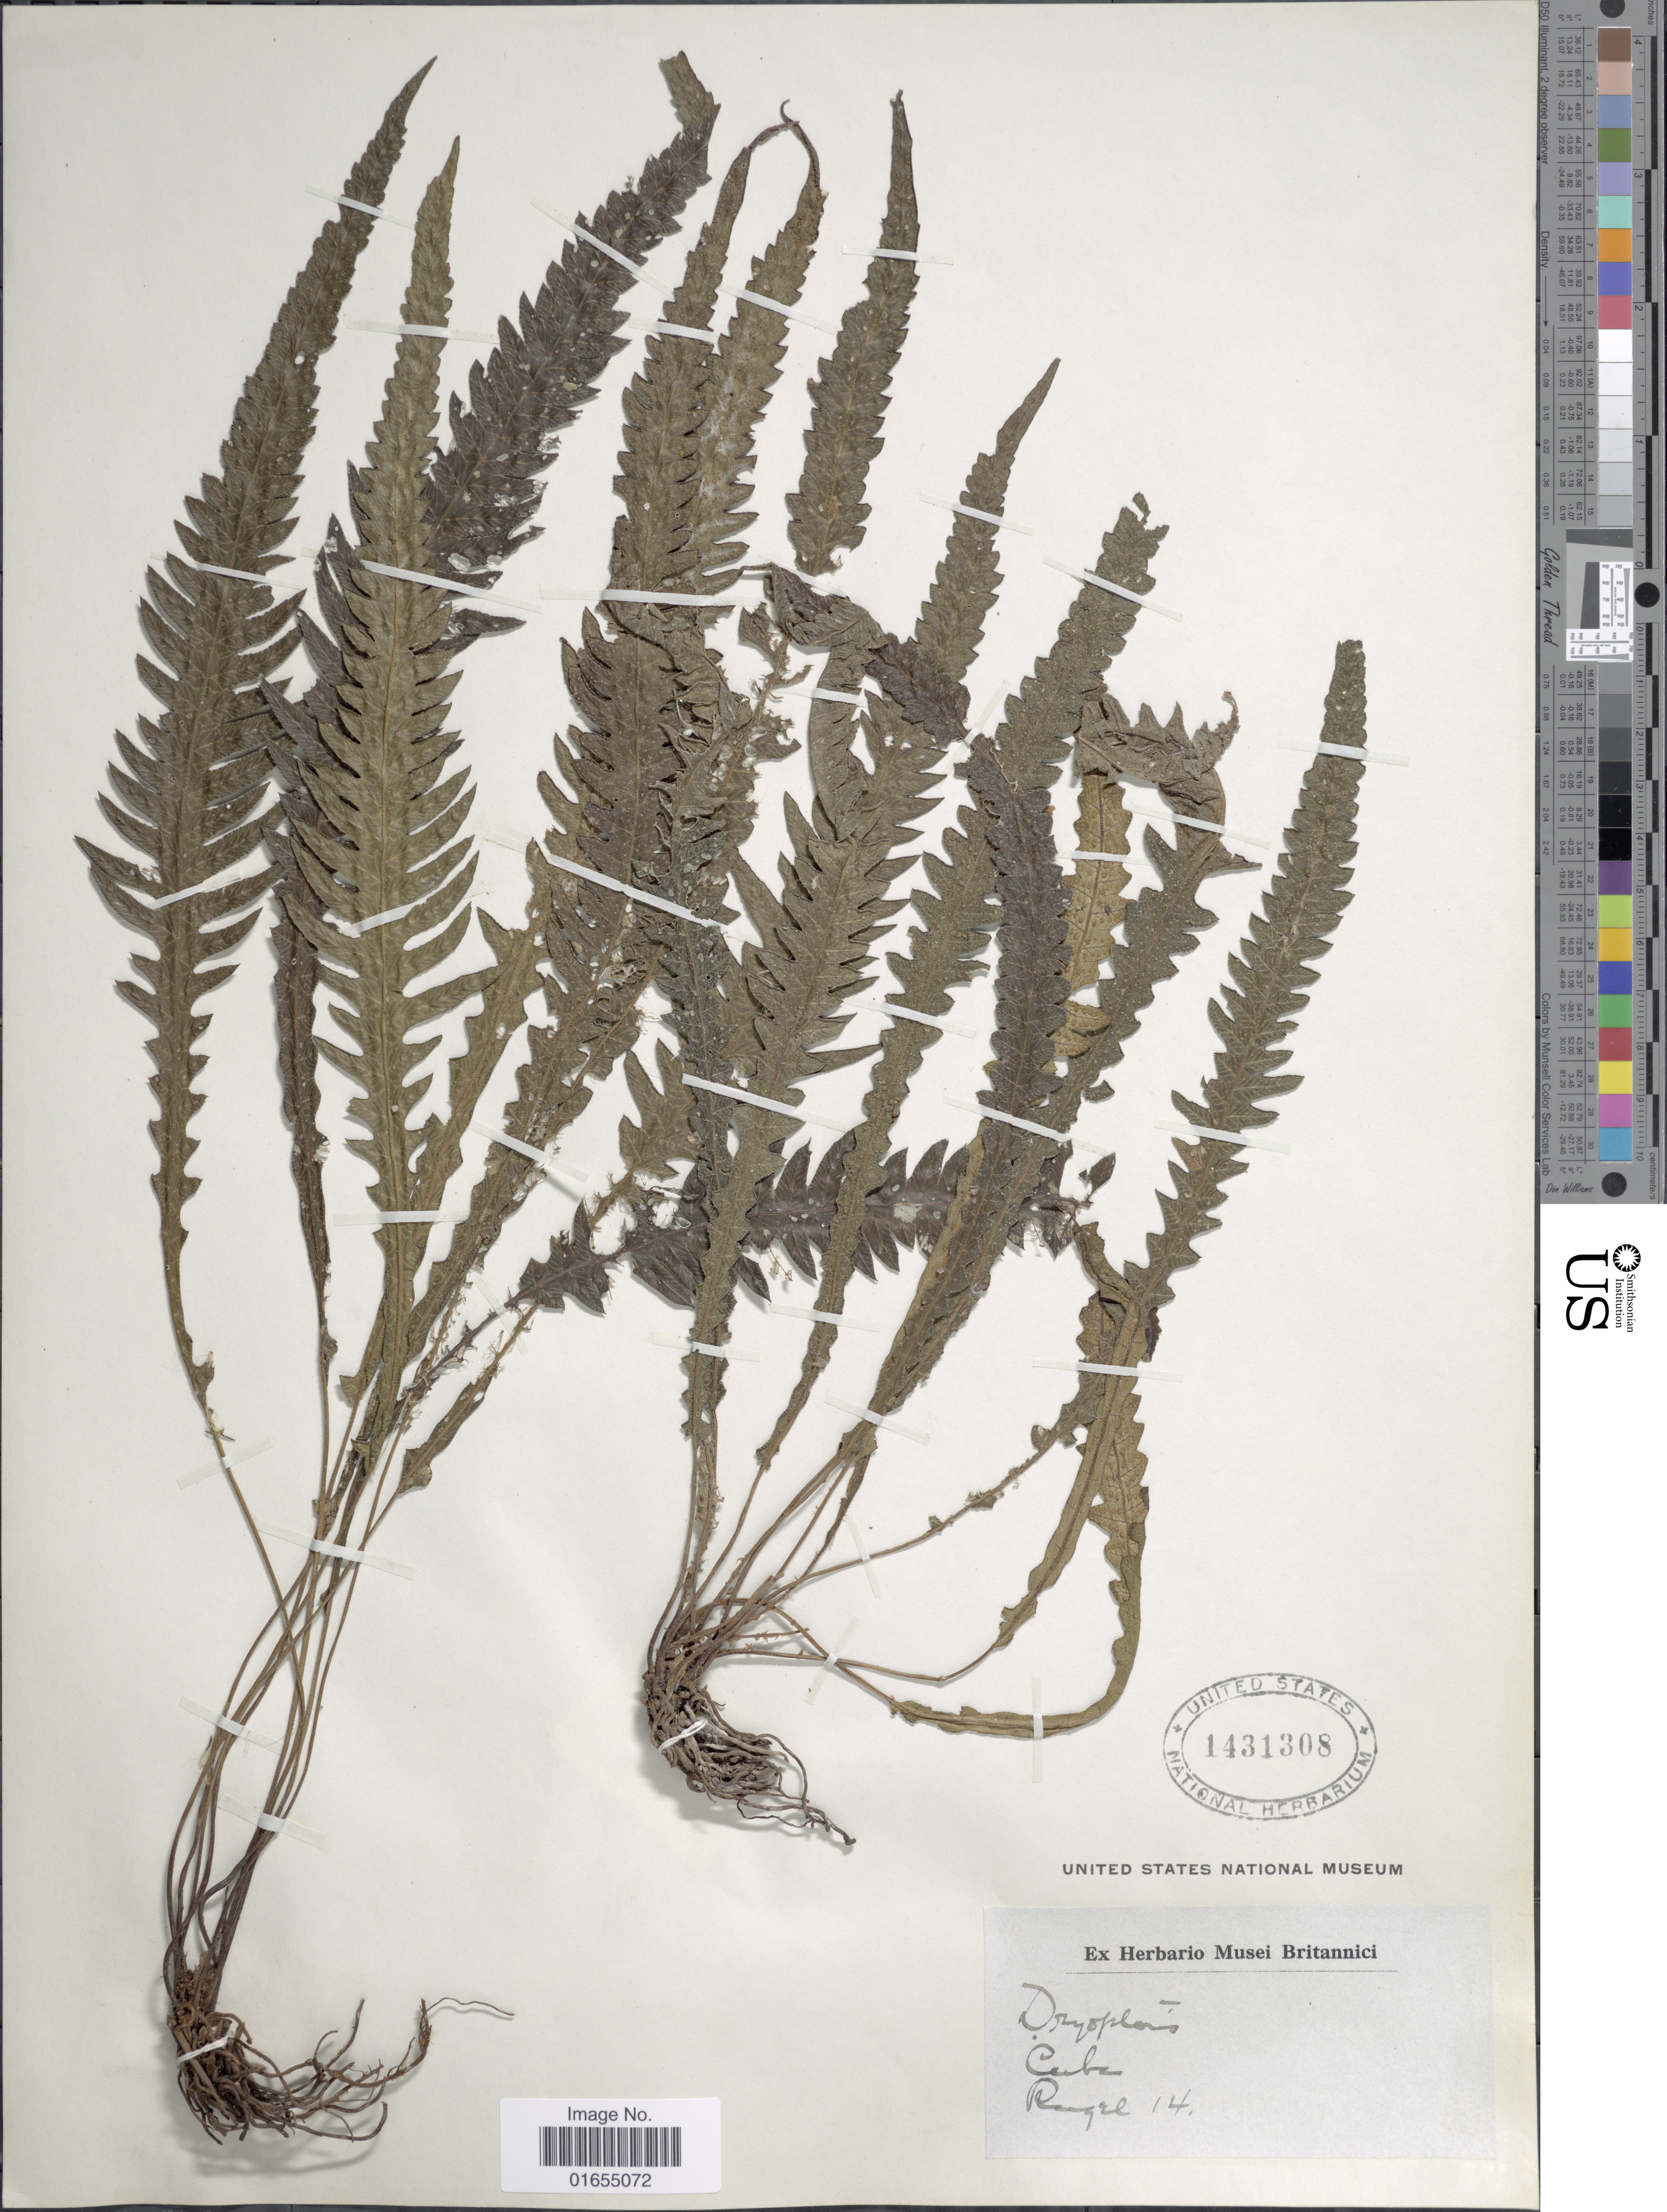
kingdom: Plantae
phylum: Tracheophyta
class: Polypodiopsida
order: Polypodiales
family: Thelypteridaceae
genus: Goniopteris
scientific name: Goniopteris scolopendrioides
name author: (L.) C. Presl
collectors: Rugel, --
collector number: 14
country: Cuba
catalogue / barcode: US 1431308